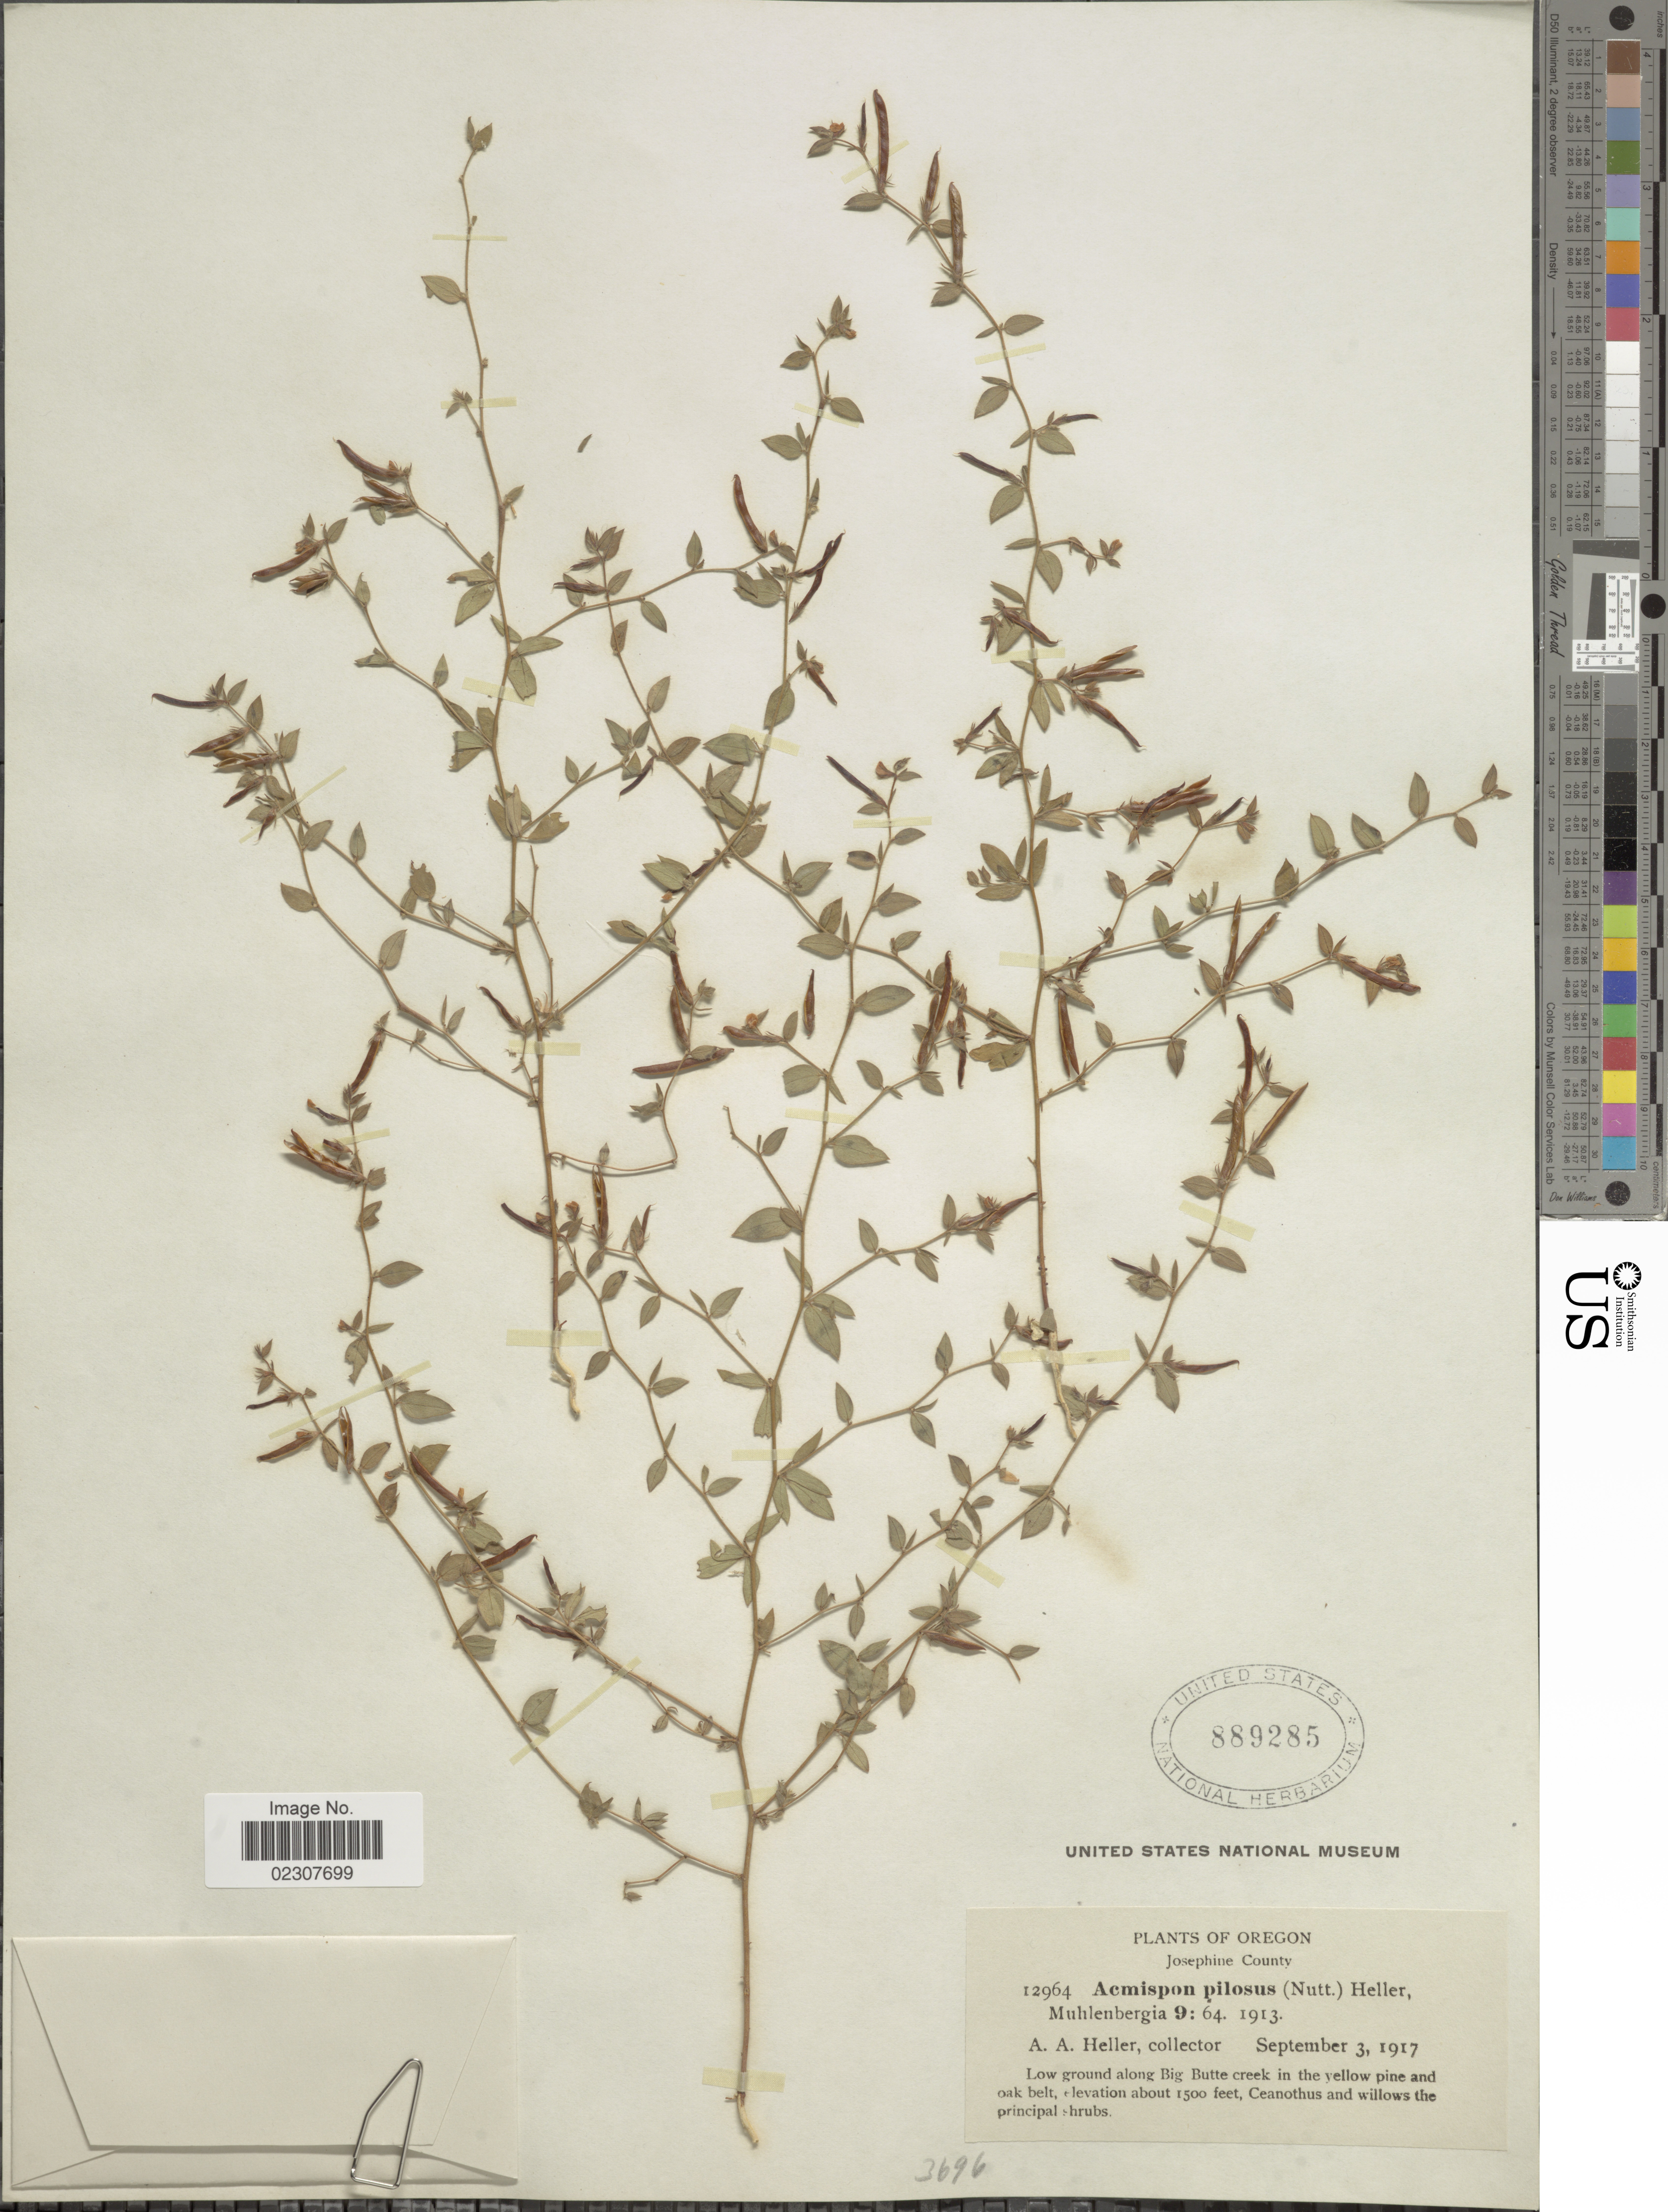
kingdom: Plantae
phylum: Tracheophyta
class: Magnoliopsida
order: Fabales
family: Fabaceae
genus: Acmispon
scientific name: Acmispon pilosus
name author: (Nutt.) A. Heller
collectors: A. A. Heller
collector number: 12964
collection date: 1917-09-03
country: United States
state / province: Oregon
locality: Josephine County, Low ground along Big Butte Creek in the yellow pine and oak belt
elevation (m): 457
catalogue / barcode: US 889285